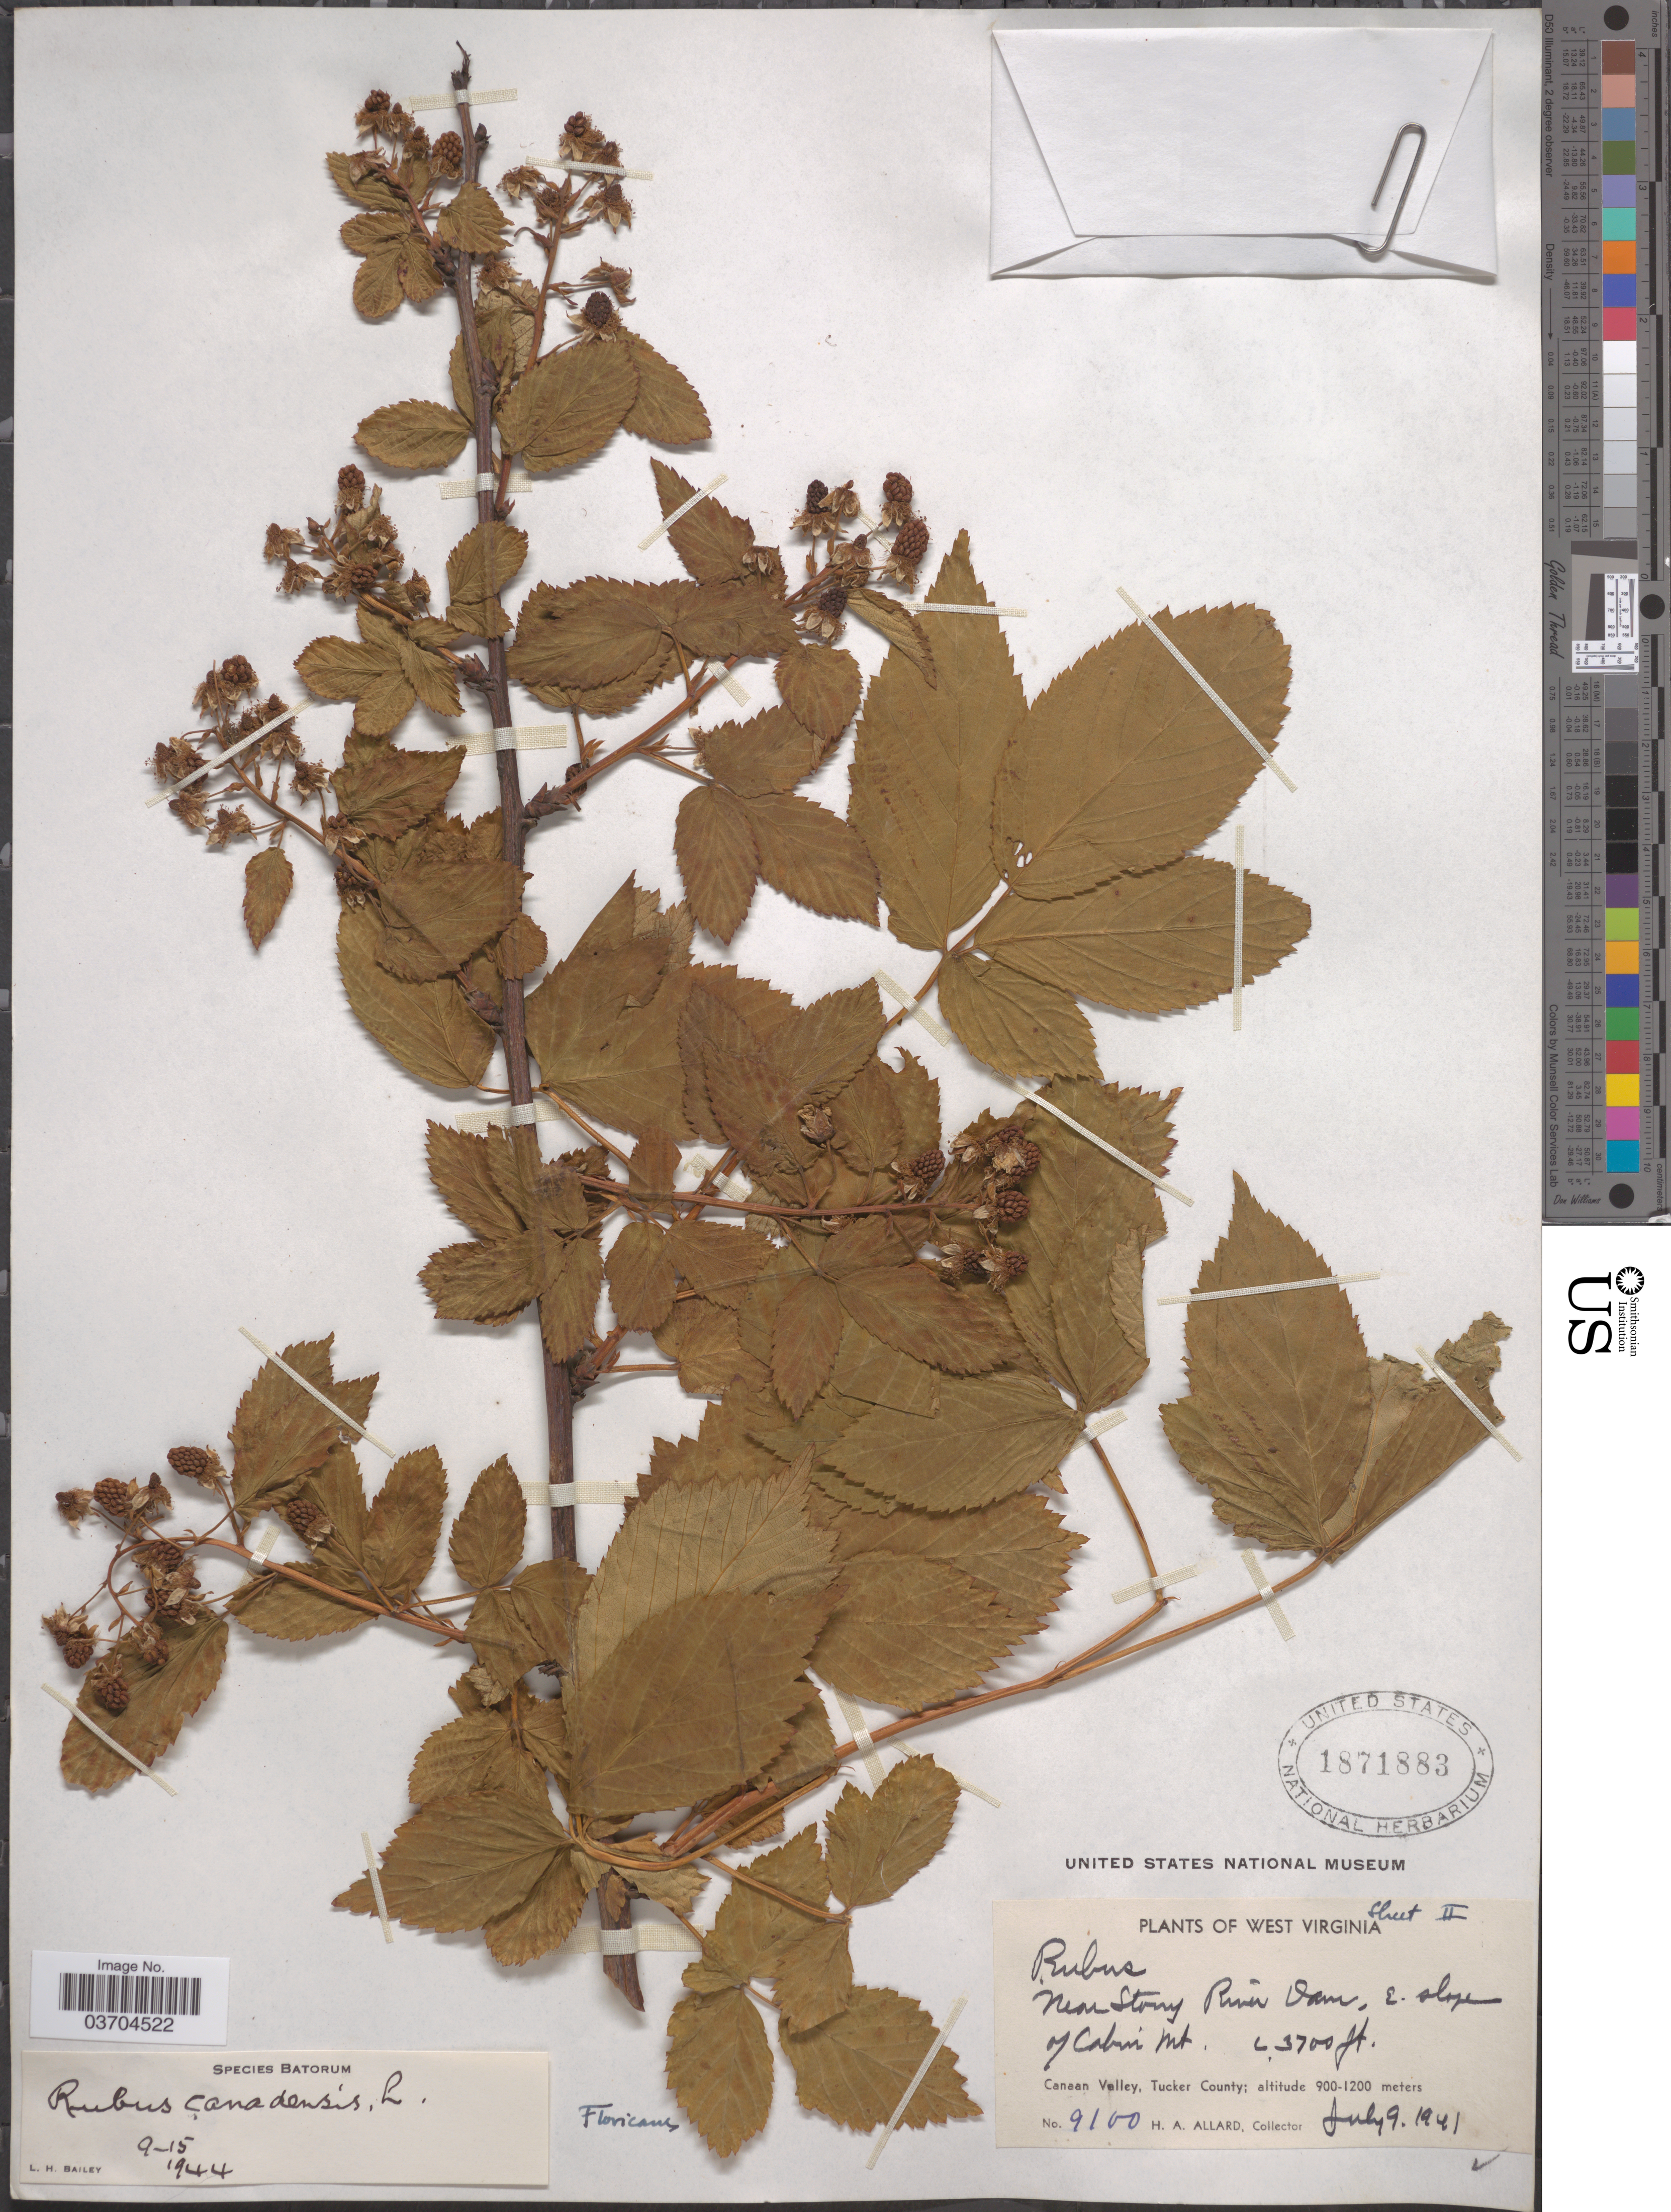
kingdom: Plantae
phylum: Tracheophyta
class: Magnoliopsida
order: Rosales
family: Rosaceae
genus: Rubus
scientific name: Rubus canadensis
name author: L.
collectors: H. A. Allard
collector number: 9100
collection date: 1941-07-09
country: United States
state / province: West Virginia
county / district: Tucker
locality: Near Stony River Dam, E. slope of Cabin Mt. Canaan Valley, Tucker County.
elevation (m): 1128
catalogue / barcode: US 1871883